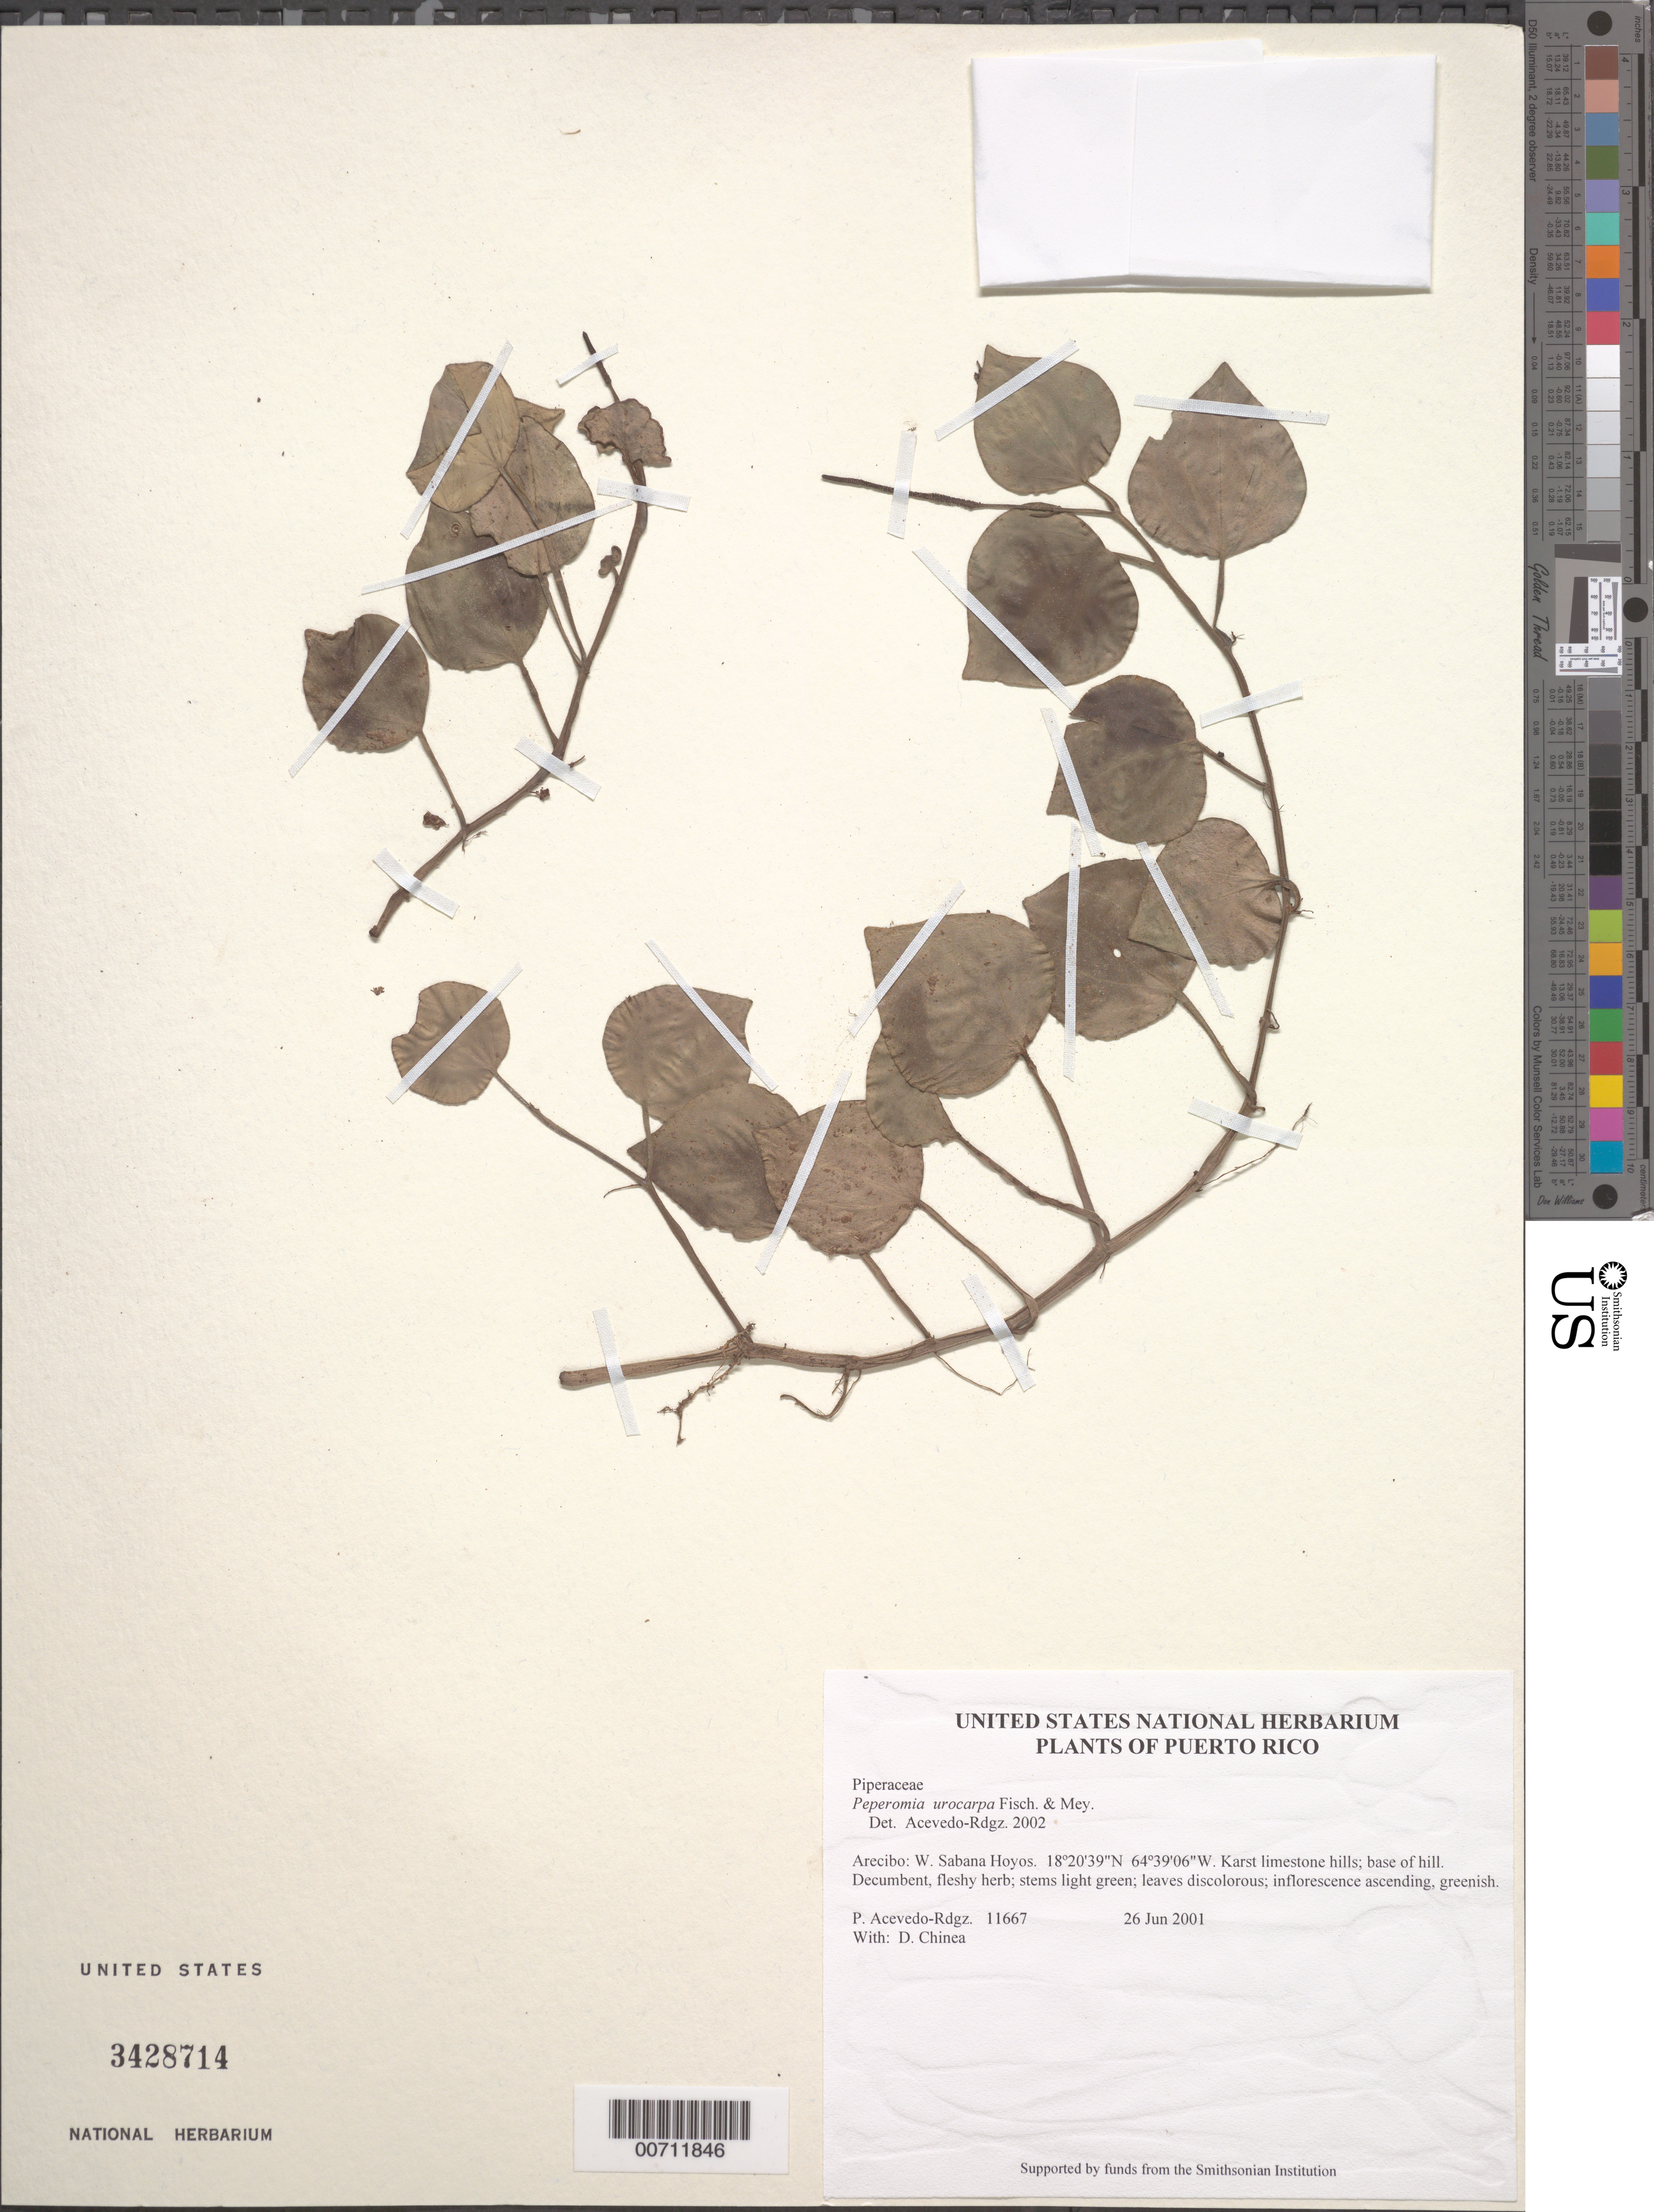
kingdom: Plantae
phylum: Tracheophyta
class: Magnoliopsida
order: Piperales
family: Piperaceae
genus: Peperomia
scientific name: Peperomia urocarpa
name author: Fisch. & C.A. Mey.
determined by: Acevedo-Rodríguez, P., (BOT), Smithsonian Institution - National Museum of Natural History (UNITED STATES)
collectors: P. Acevedo-Rodr. & D. Chinea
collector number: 11667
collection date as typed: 26 Jun 2001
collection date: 2001-06-26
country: Puerto Rico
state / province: Arecibo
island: Puerto Rico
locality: Arecibo: W. Sabana Hoyos.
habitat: Karst limestone hills; base of hill.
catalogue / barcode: US 3428714